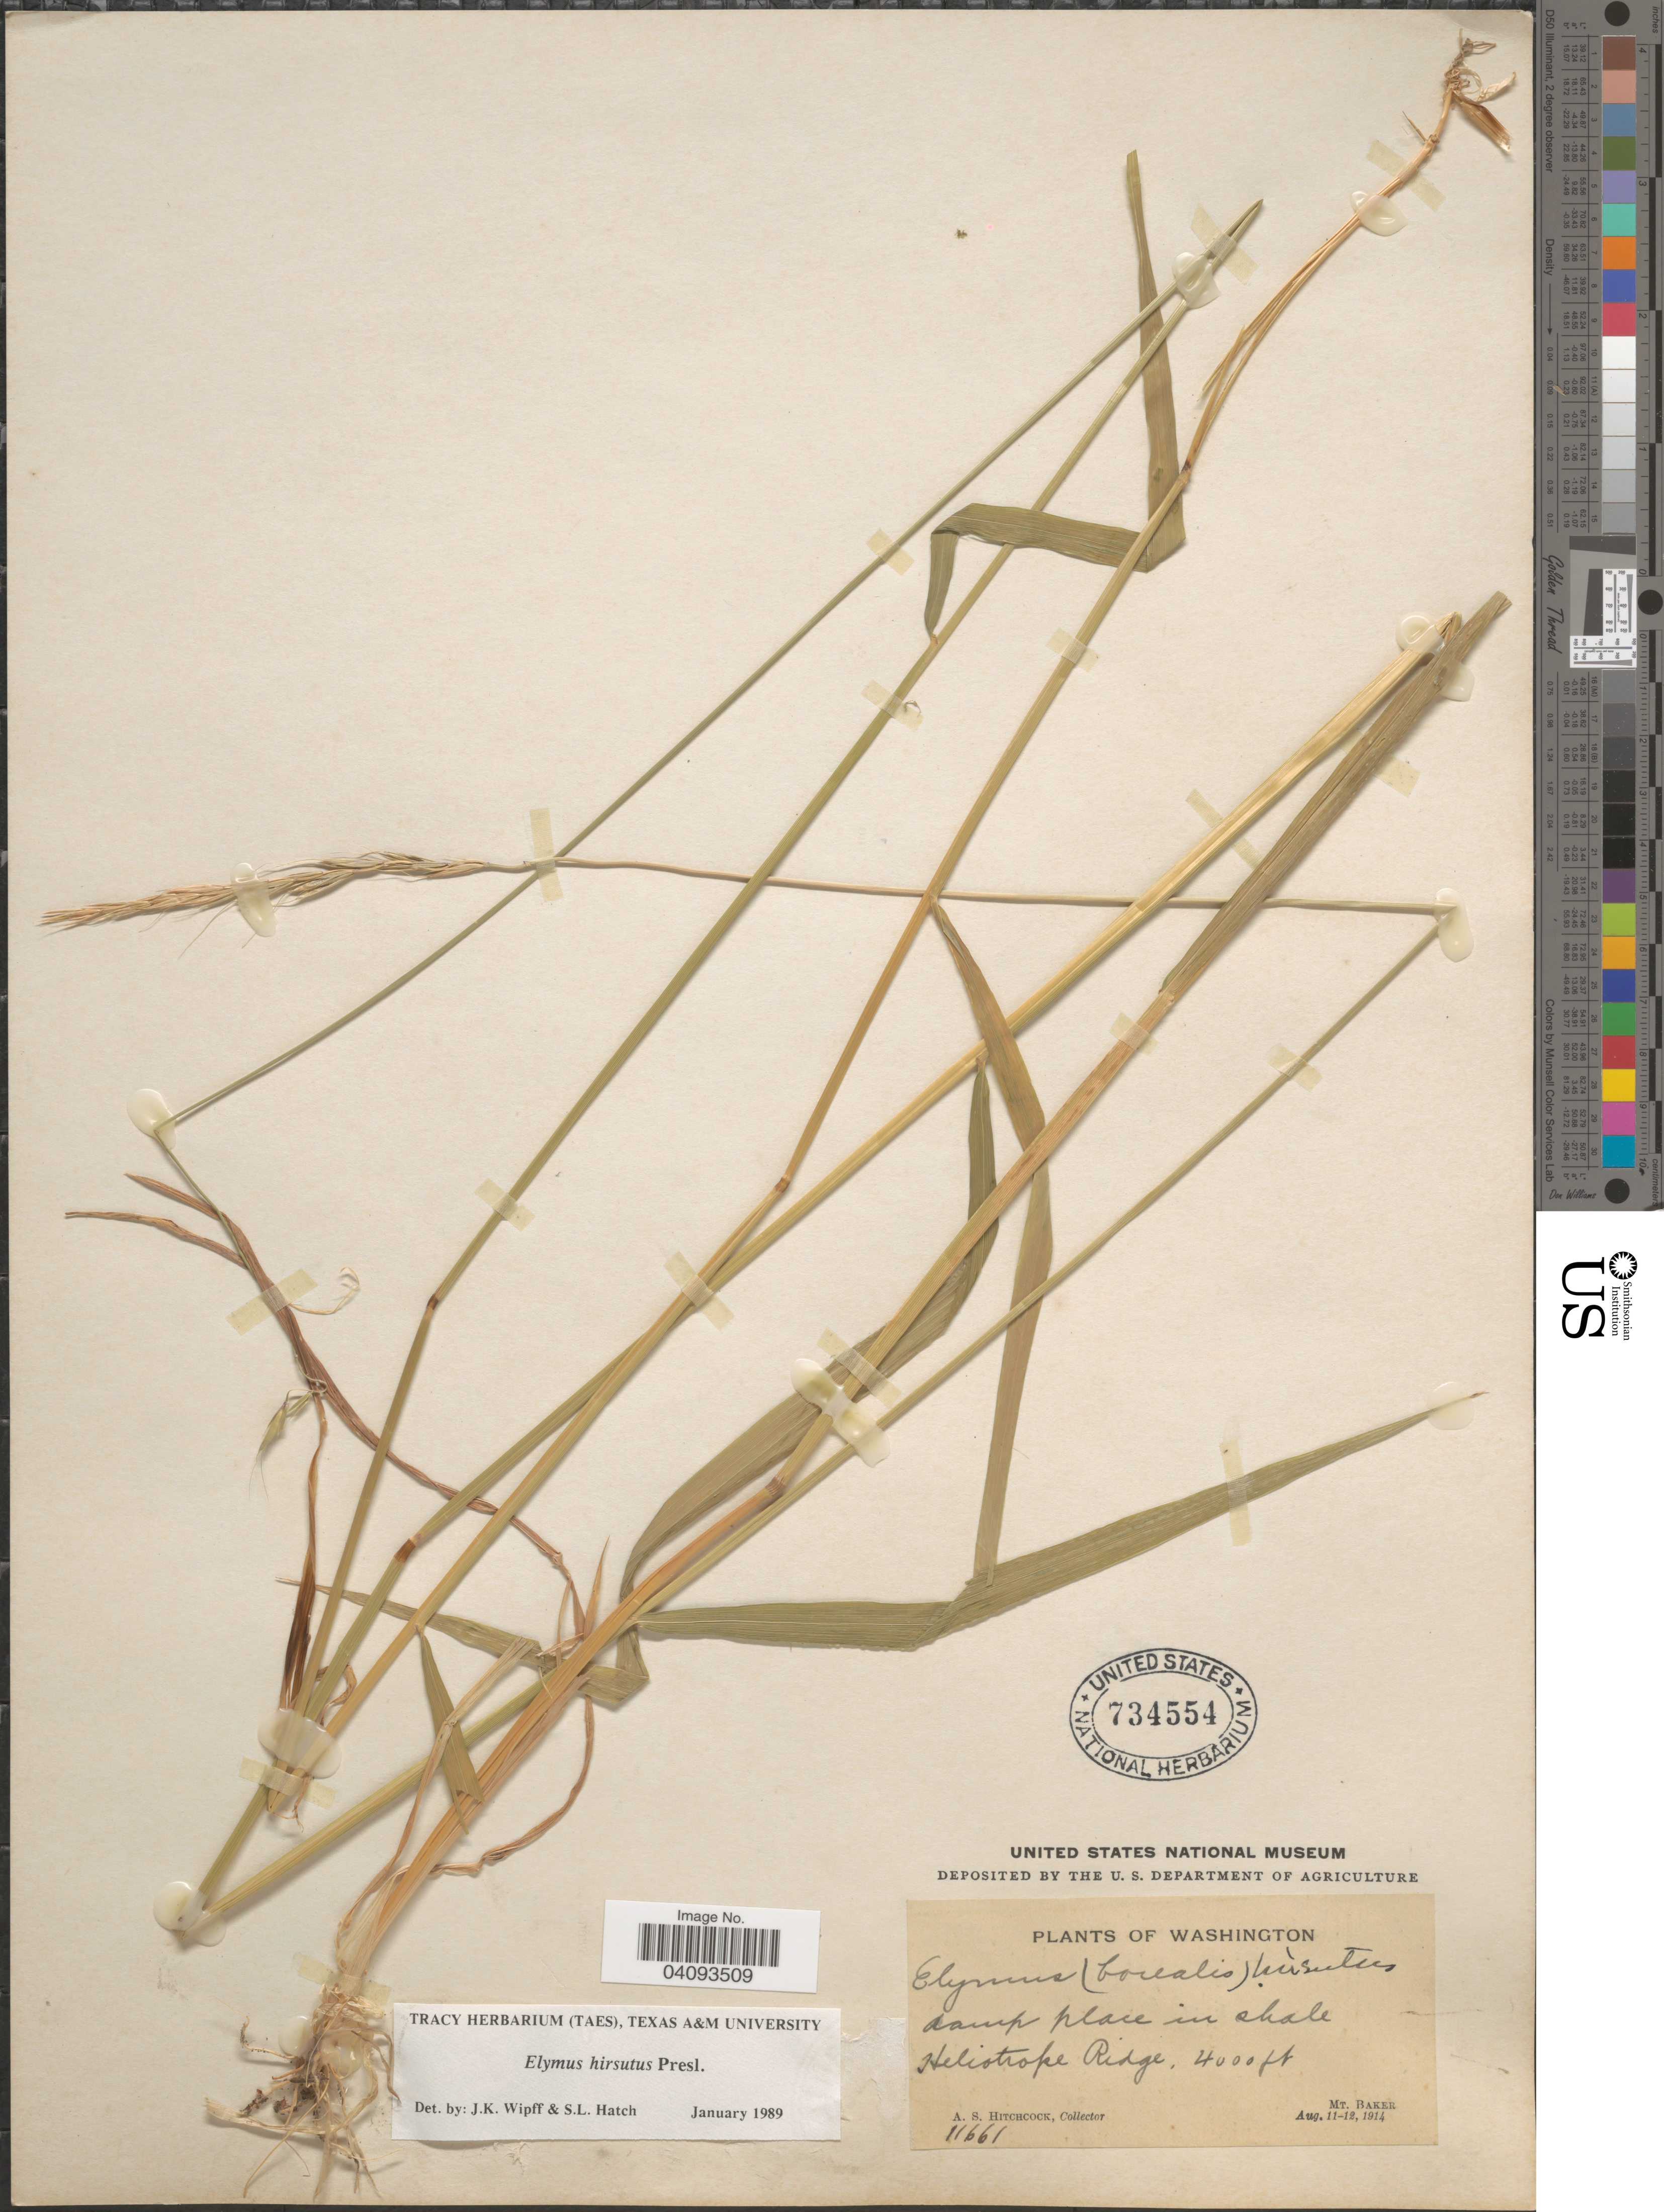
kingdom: Plantae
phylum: Tracheophyta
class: Liliopsida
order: Poales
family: Poaceae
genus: Elymus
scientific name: Elymus hirsutus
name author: J. Presl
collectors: A. S. Hitchcock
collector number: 11661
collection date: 1914-08-11/1914-08-12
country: United States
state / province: Washington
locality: Damp place in skale Heliotrope Ridge. Mt. Baker.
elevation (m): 1219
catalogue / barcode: US 734554